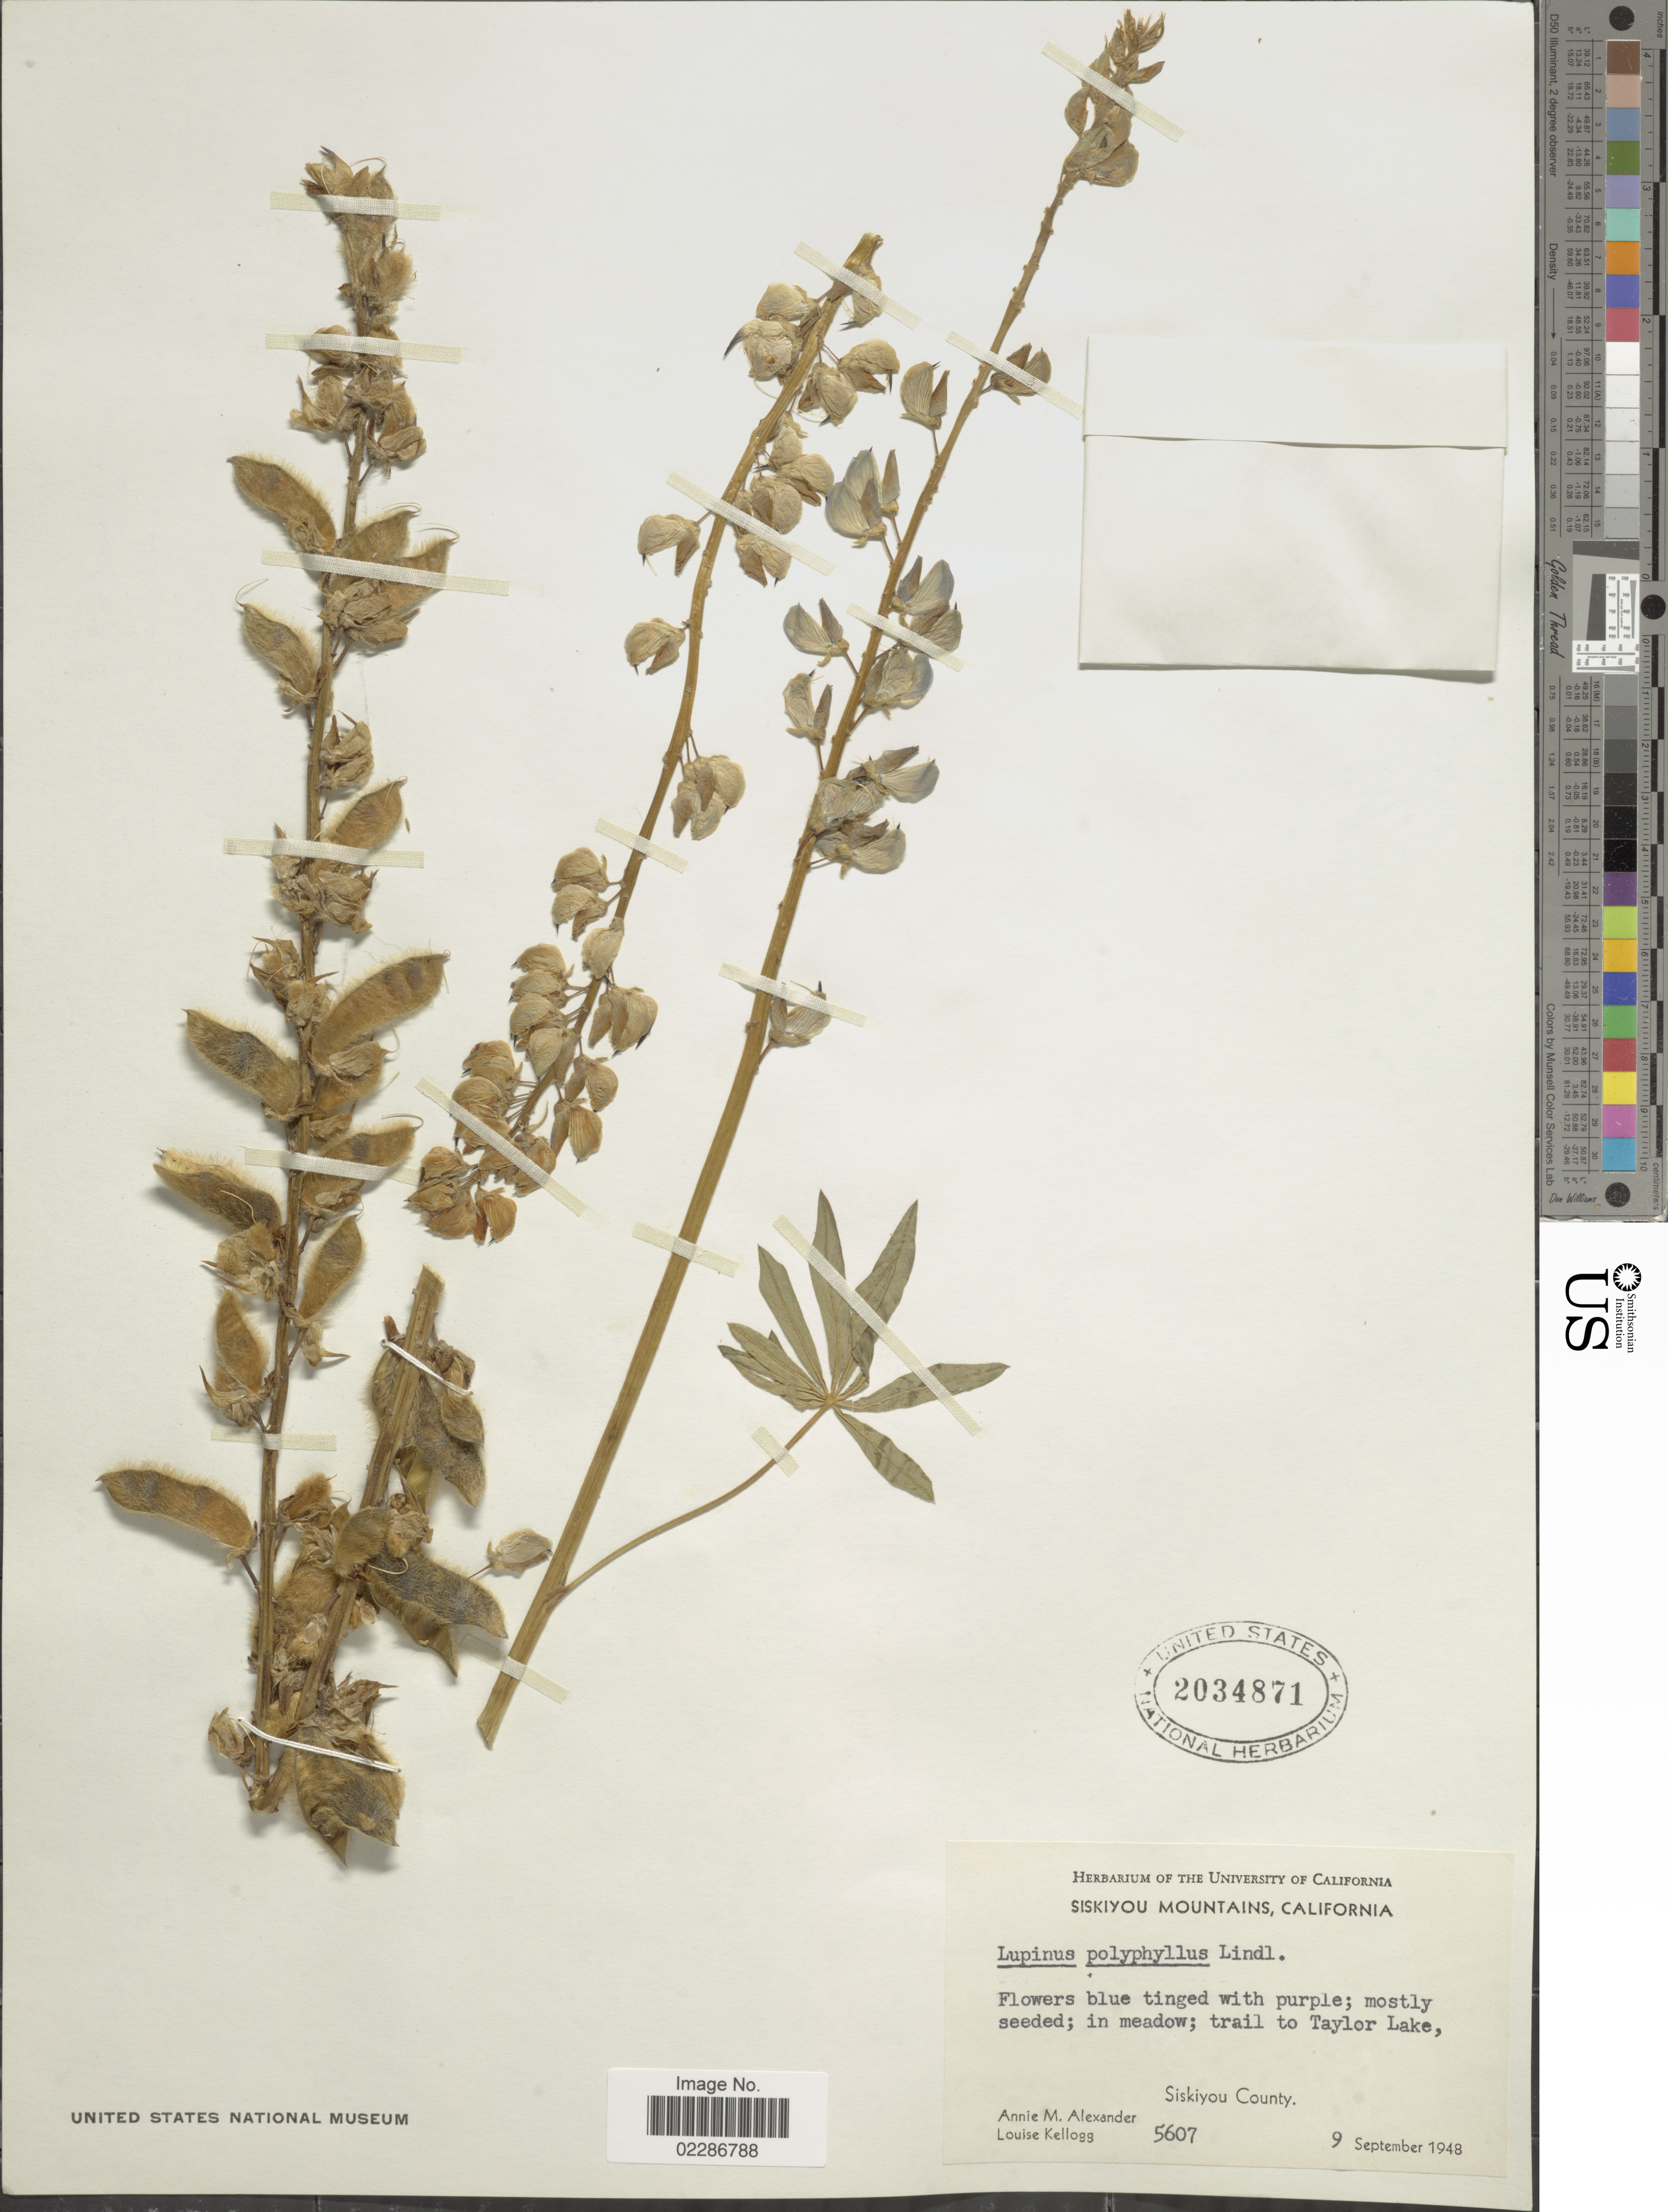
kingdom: Plantae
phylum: Tracheophyta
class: Magnoliopsida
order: Fabales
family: Fabaceae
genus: Lupinus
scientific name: Lupinus polyphyllus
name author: Lindl.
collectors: A. M. Alexander & L. Kellogg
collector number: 5607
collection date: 1948-09-09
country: United States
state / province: California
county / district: Siskiyou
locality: Siskiyou Mountains, trail to Taylor Lake, Siskiyou County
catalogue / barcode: US 20344871